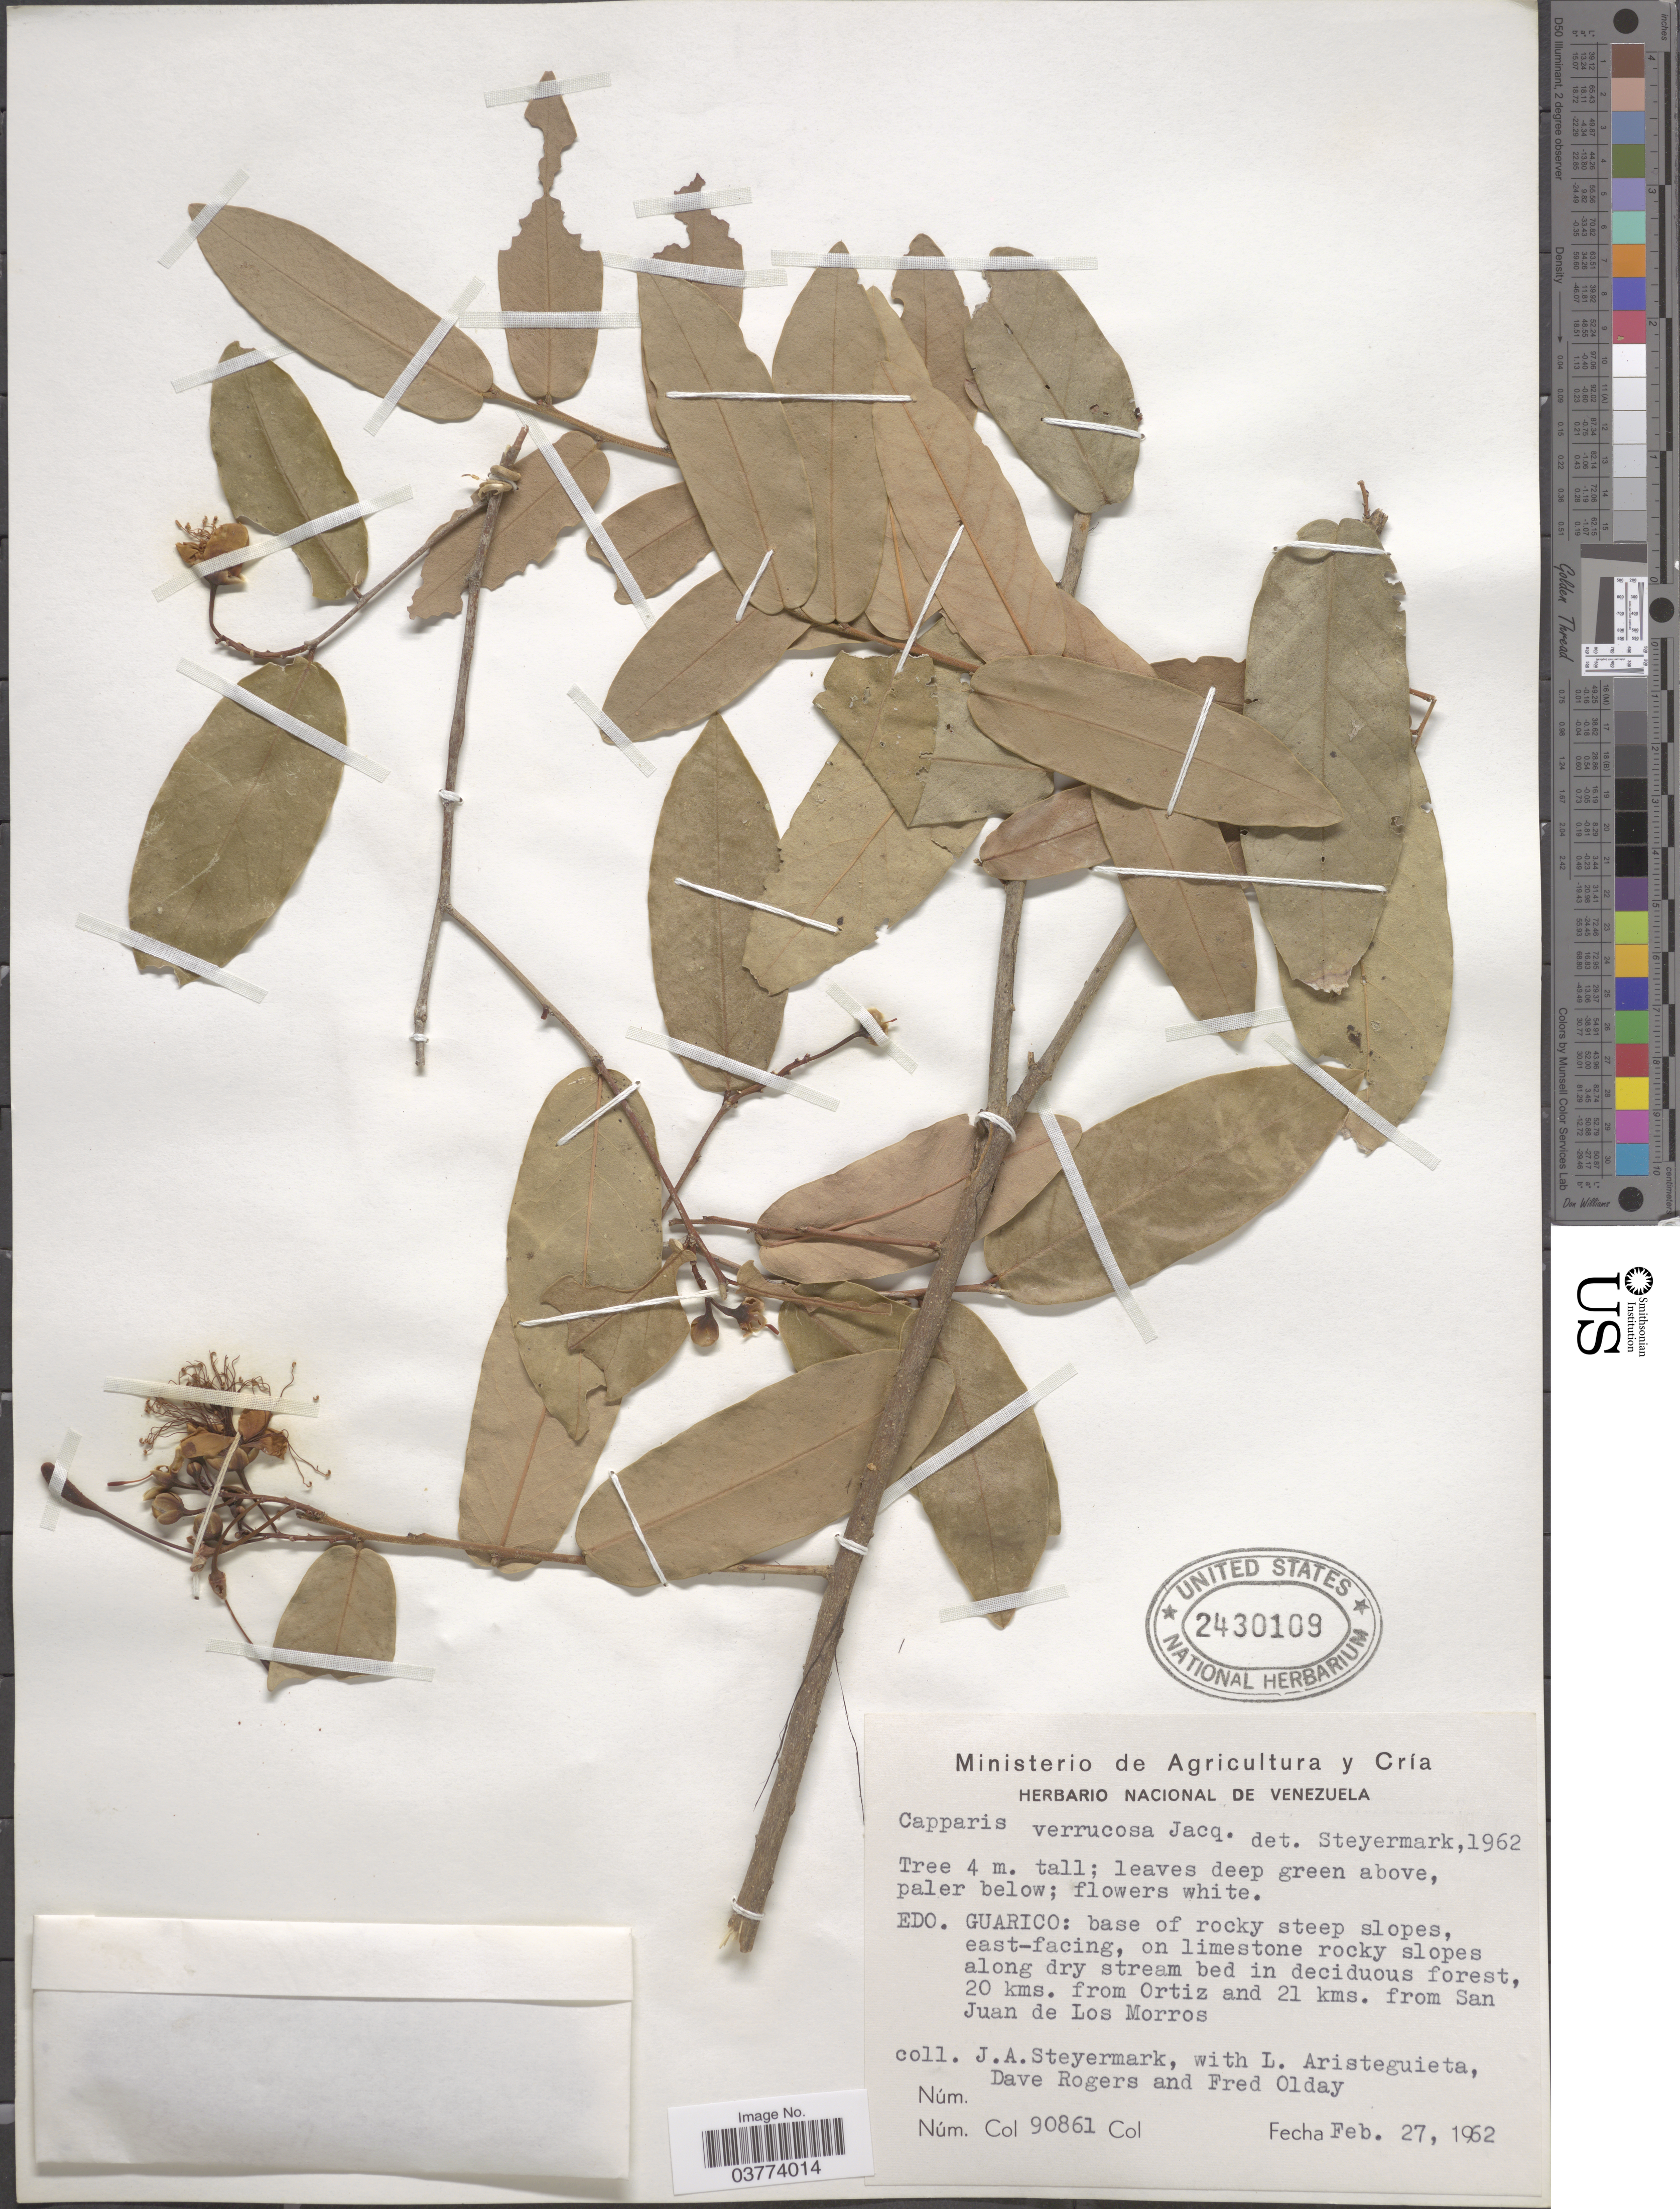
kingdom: Plantae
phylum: Tracheophyta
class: Magnoliopsida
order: Brassicales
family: Capparaceae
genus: Cynophalla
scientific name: Cynophalla verrucosa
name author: (Jacq.) J. Presl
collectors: J. Steyermark, L. Aristeguieta, D. Rogers & F. Olday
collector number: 90861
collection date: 1962-02-27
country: Venezuela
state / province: Guarico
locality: Edo. Guarico: base of rocky steep slopes, east-facing, on limestone rocky slopes along dry stream bed in deciduous forest, 20 kms. from Ortiz and 21 kms. from San Juan de Los Morros.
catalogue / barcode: US 2430109